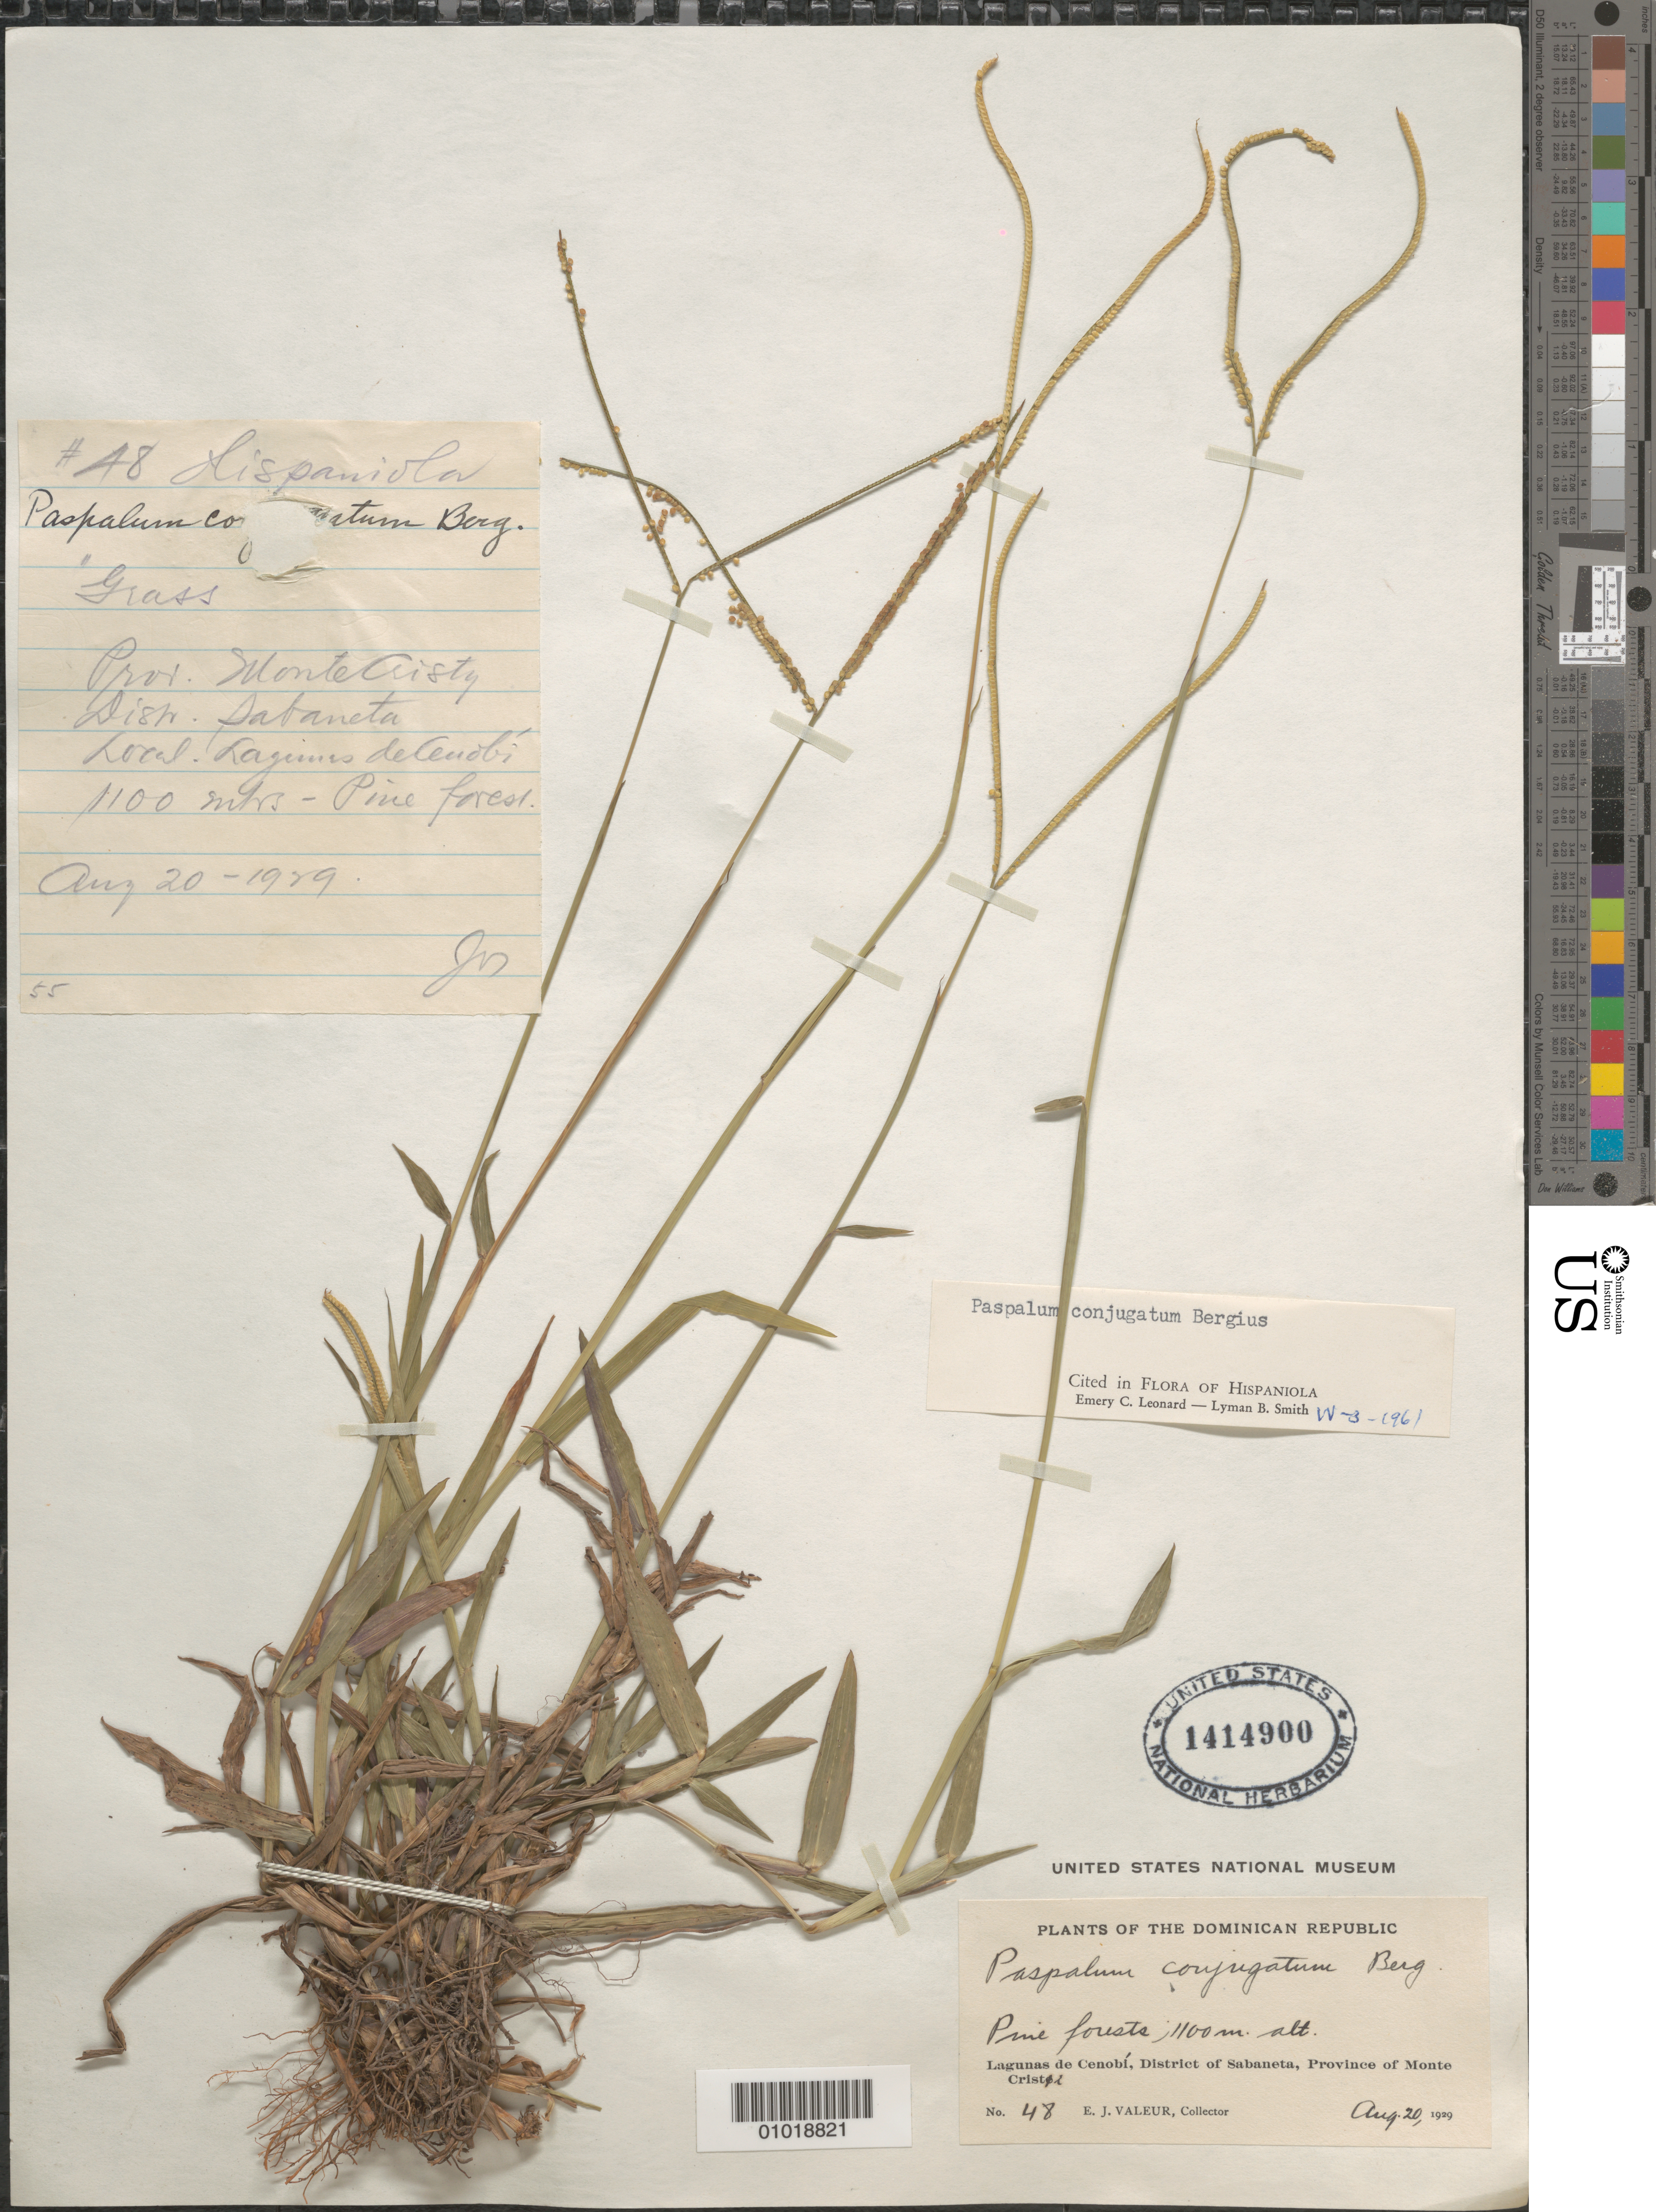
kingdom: Plantae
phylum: Tracheophyta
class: Liliopsida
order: Poales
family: Poaceae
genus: Paspalum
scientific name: Paspalum conjugatum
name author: P.J. Bergius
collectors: E. Valeur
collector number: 48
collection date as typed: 20 Aug 1929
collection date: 1929-08-20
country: Dominican Republic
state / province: Monte Cristi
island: Hispaniola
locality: Lagunas de Cenobi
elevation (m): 1100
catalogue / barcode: US 1414900